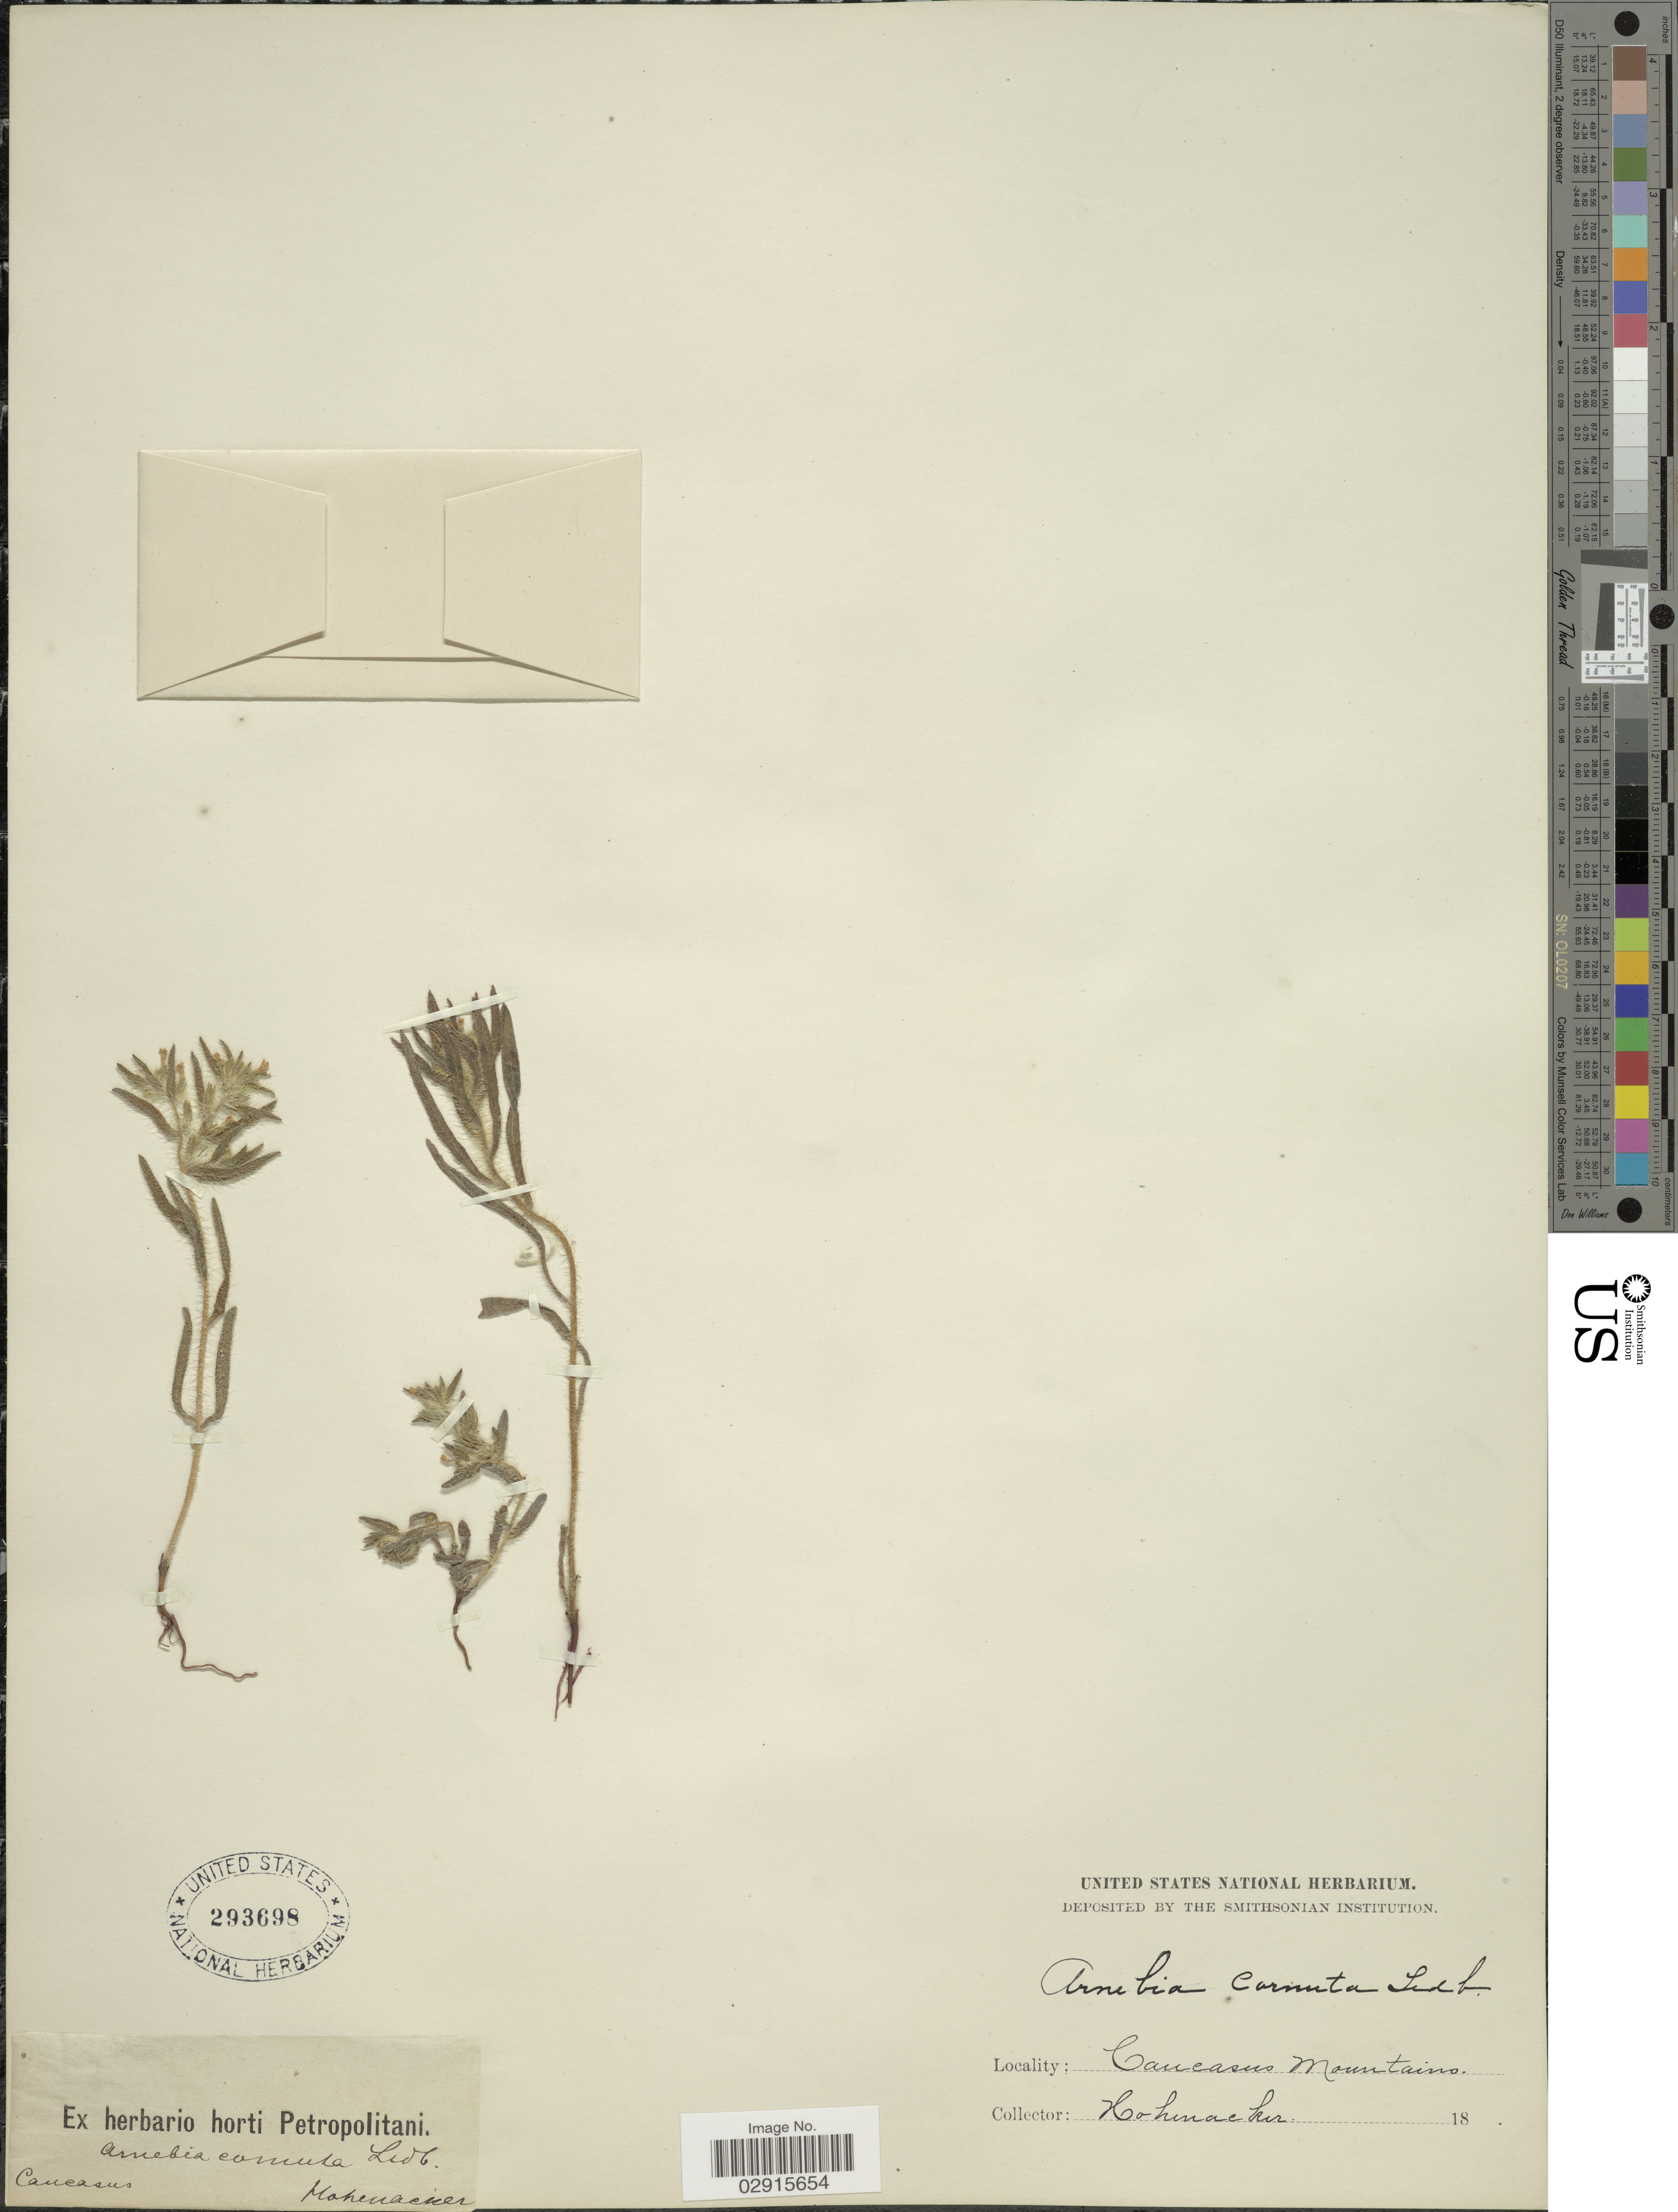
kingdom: Plantae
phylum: Tracheophyta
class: Magnoliopsida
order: Boraginales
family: Boraginaceae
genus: Arnebia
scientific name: Arnebia cornuta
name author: (Ledeb.) Fisch. & C.A. Mey.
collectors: Hohenacker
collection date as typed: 18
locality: Caucasus Mountains.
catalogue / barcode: US 293698